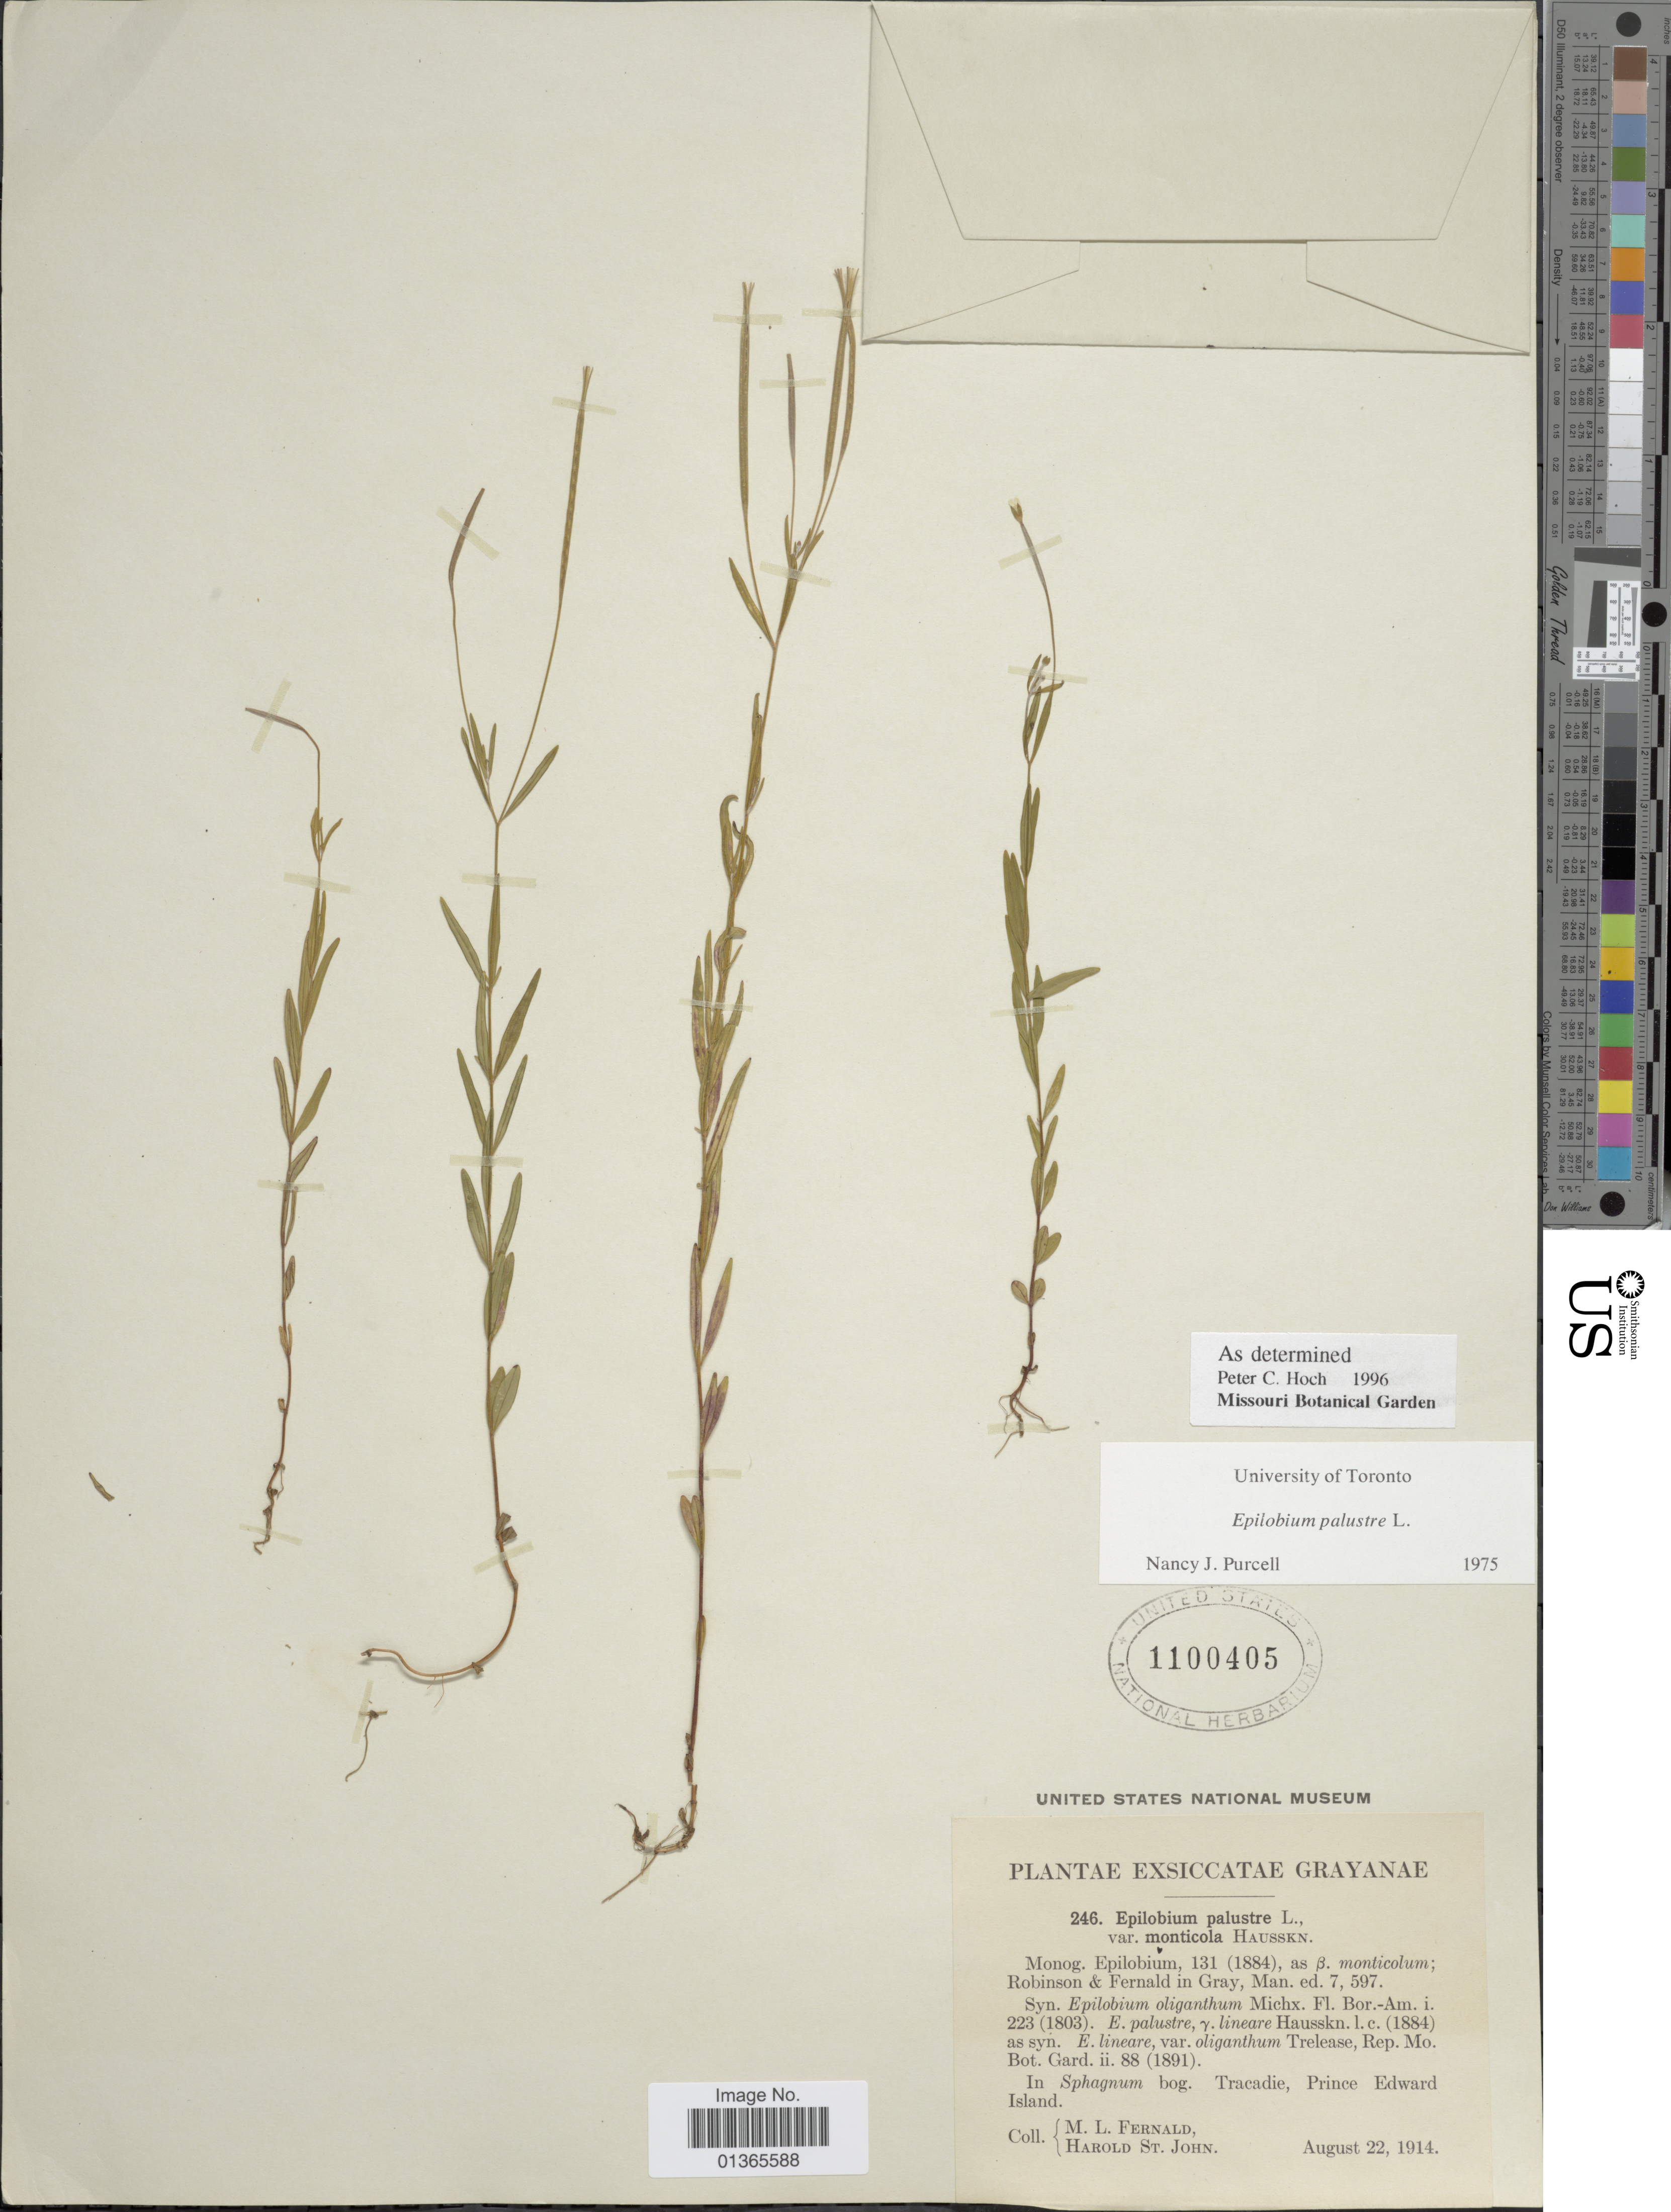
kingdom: Plantae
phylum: Tracheophyta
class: Magnoliopsida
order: Myrtales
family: Onagraceae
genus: Epilobium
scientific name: Epilobium palustre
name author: L.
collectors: M. L. Fernald & H. St. John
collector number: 246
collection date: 1914-08-22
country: Canada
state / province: Prince Edward Island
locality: In Sphagnum bog. Tracadie.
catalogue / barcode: US 1100405